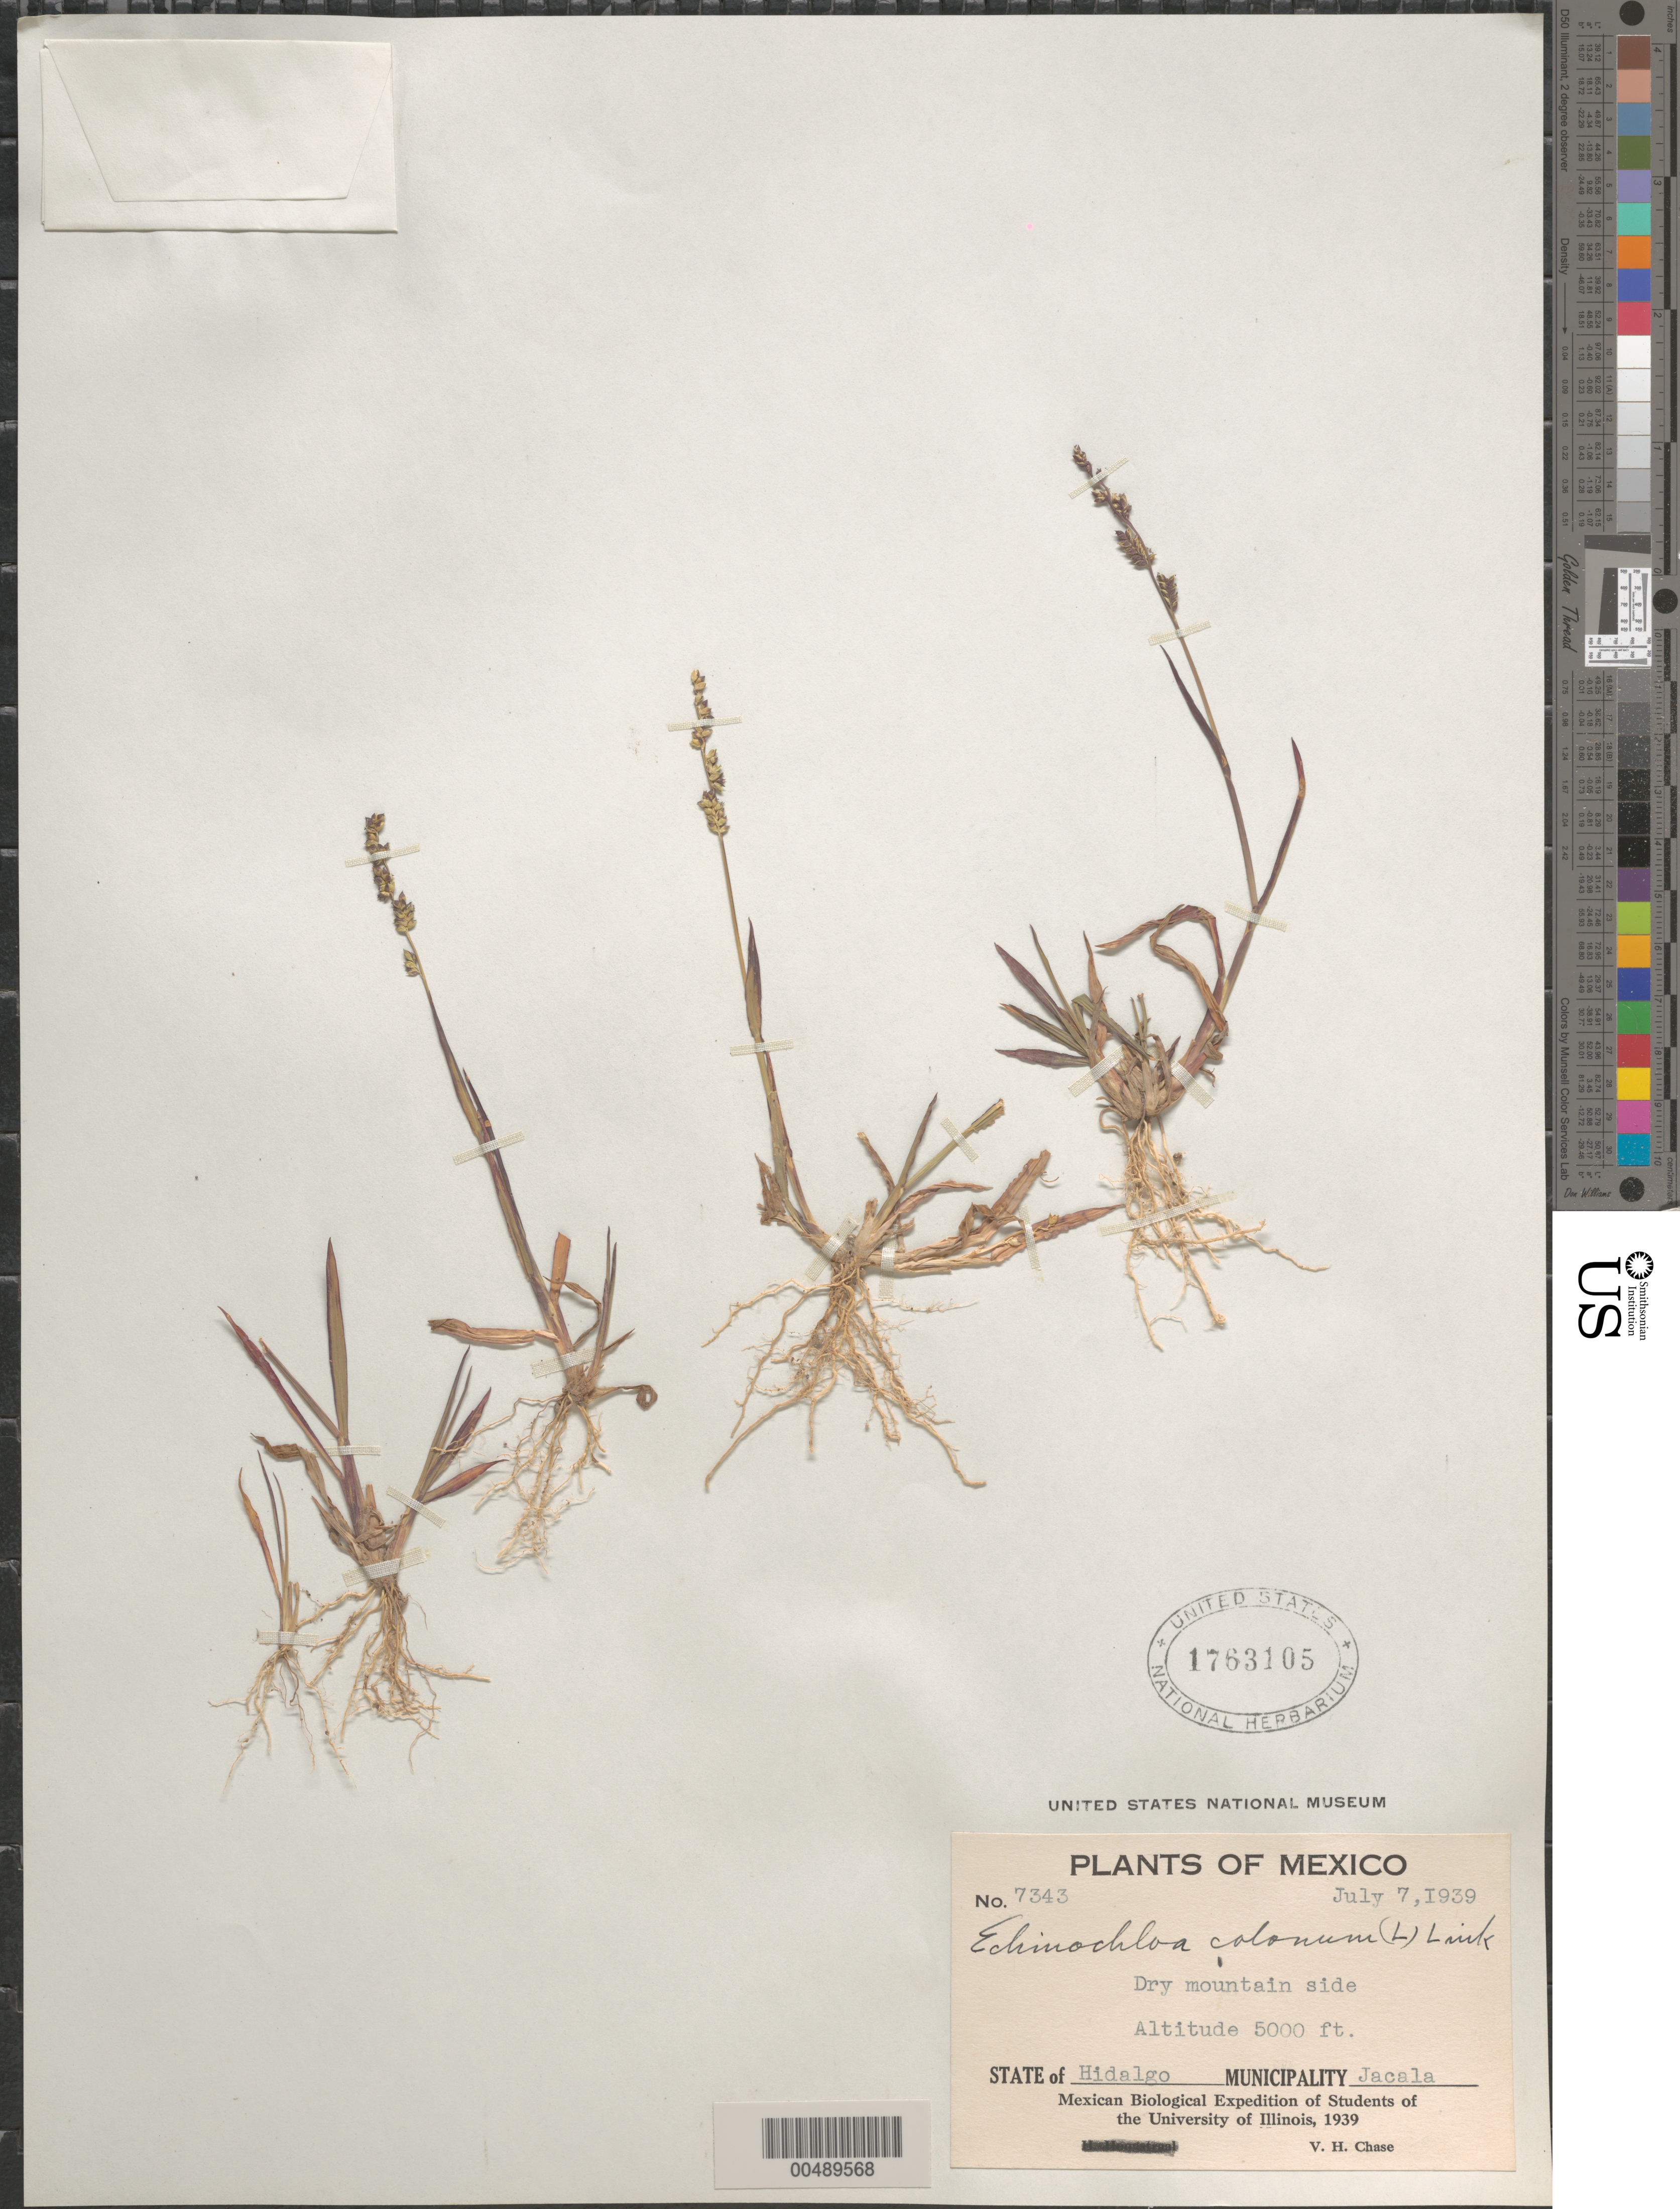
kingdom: Plantae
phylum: Tracheophyta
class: Liliopsida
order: Poales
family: Poaceae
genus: Echinochloa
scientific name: Echinochloa colona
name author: (L.) Link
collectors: V. H. Chase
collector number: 7343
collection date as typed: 7 Jul 1939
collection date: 1939-07-07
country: Mexico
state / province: Hidalgo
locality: Jacala Mun.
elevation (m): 1524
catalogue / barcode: US 1763105